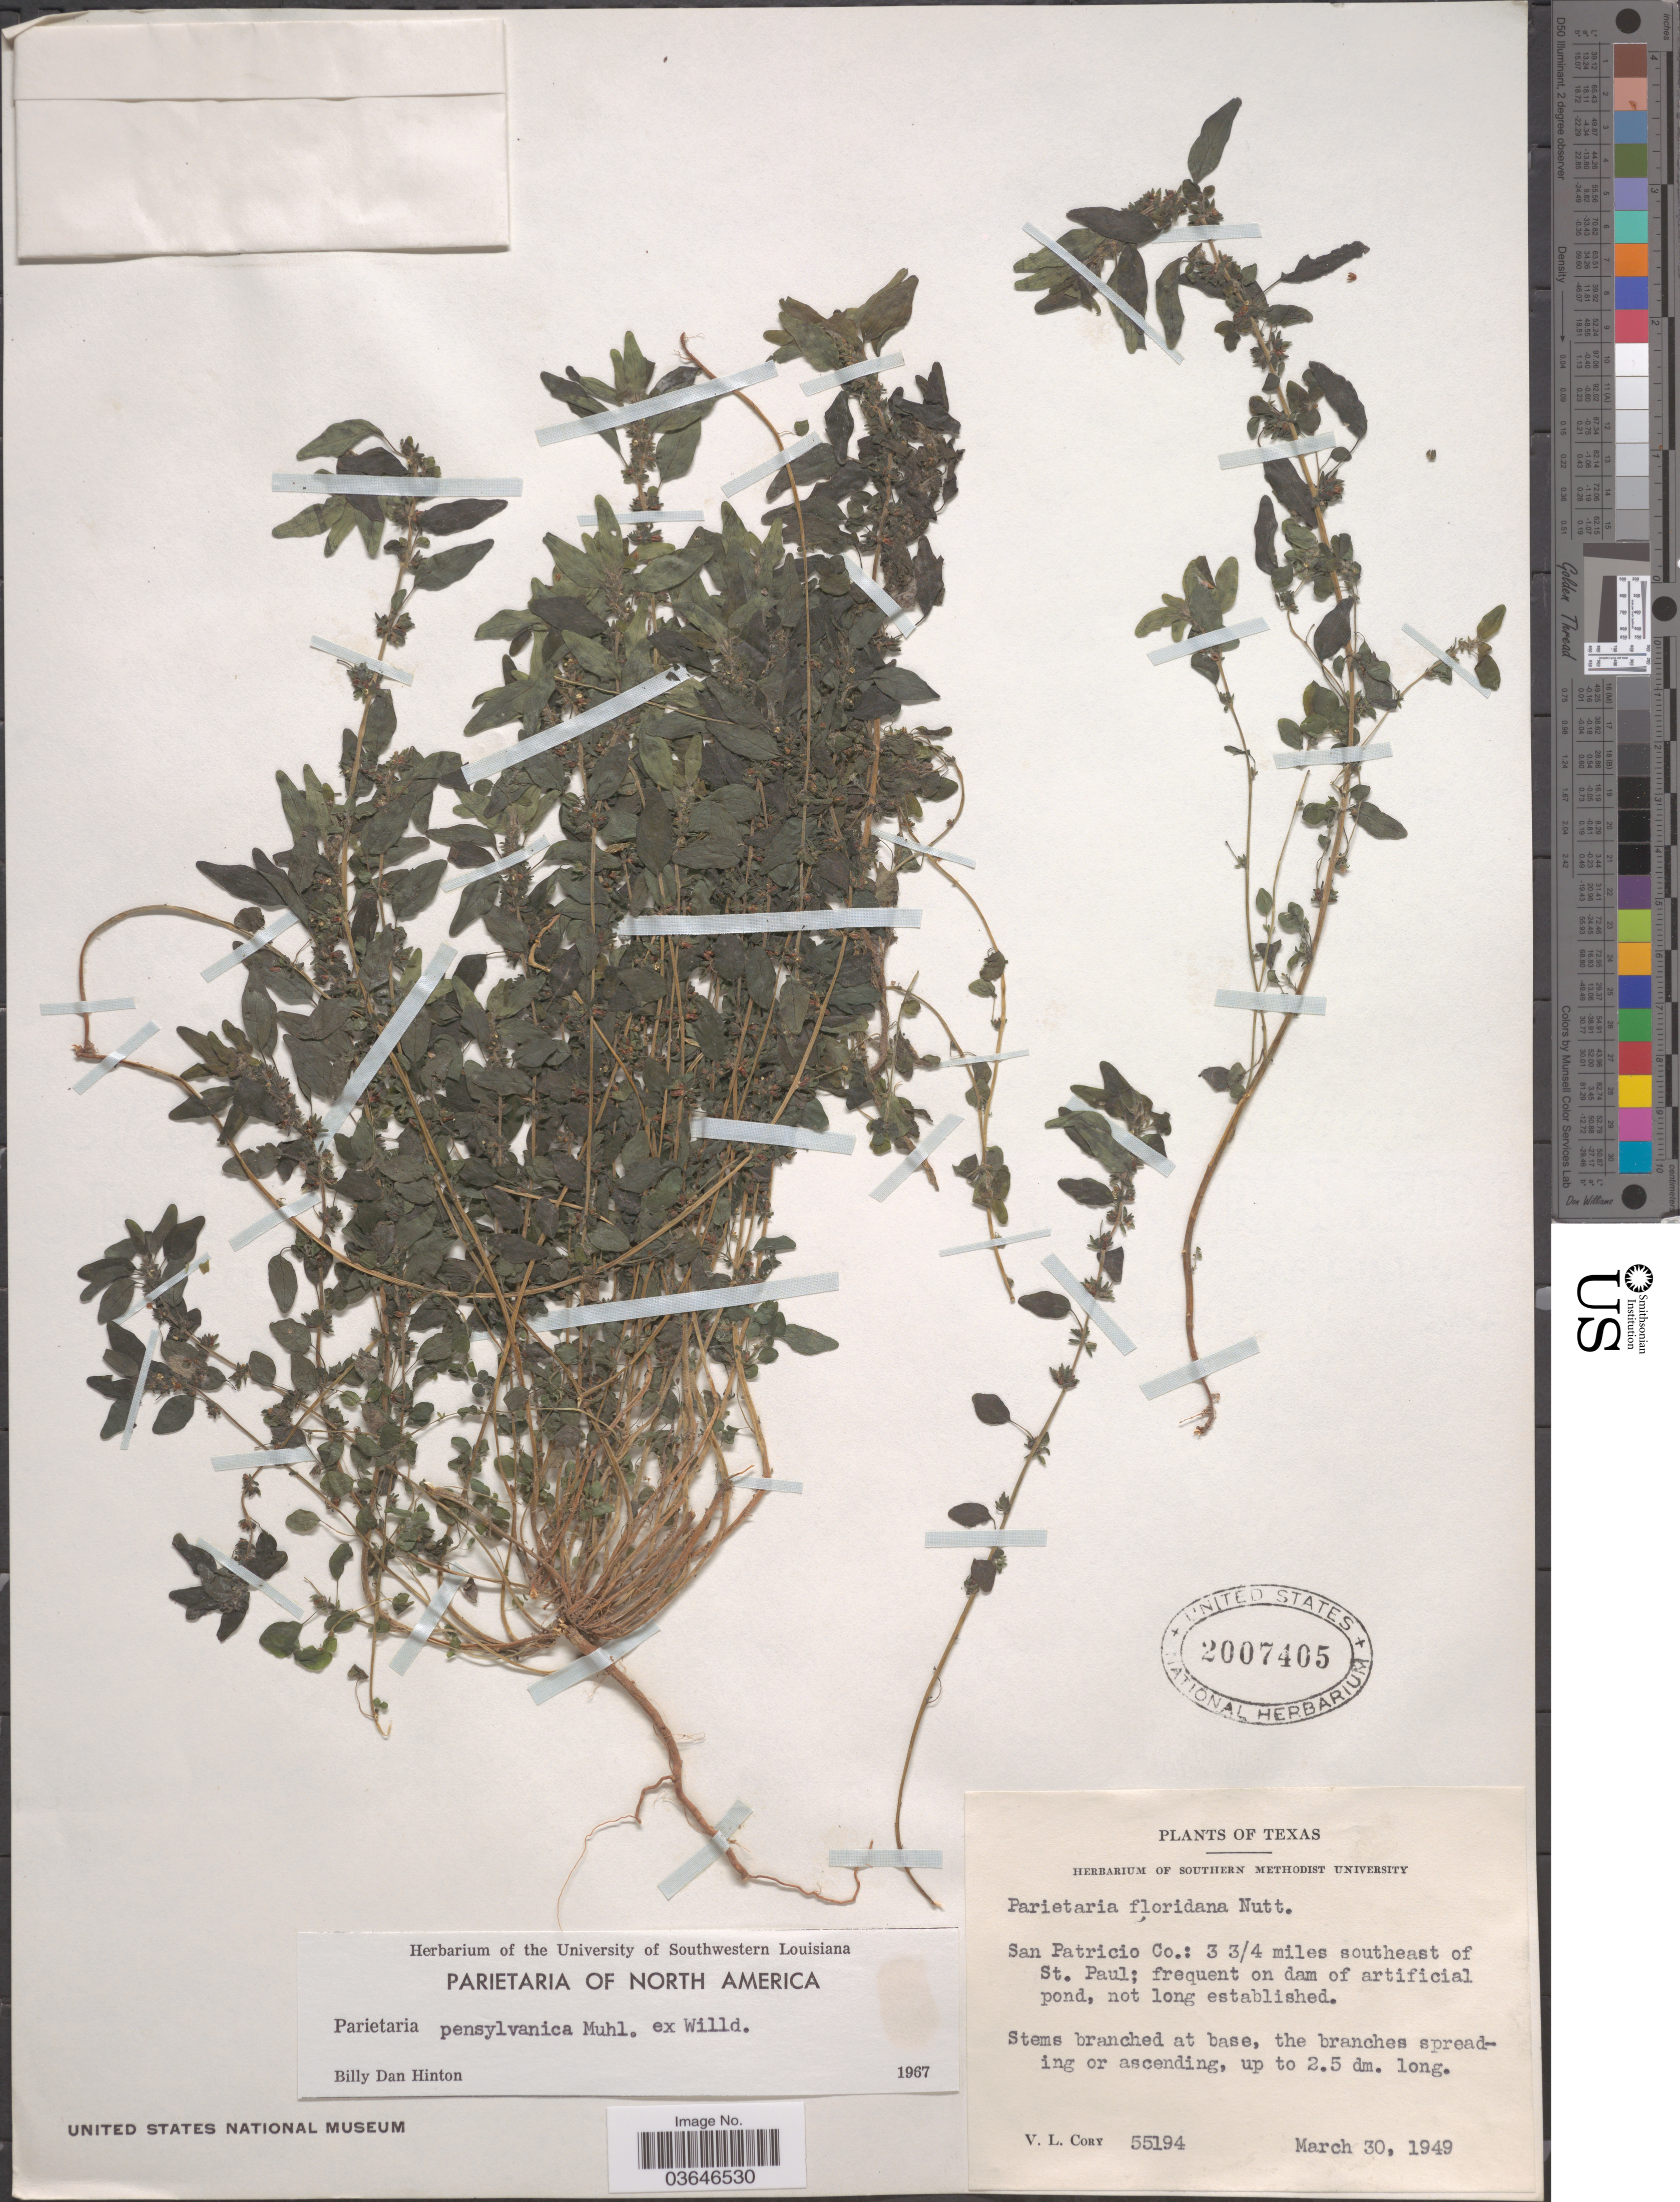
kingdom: Plantae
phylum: Tracheophyta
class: Magnoliopsida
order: Rosales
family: Urticaceae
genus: Parietaria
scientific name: Parietaria pensylvanica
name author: Muhl. ex Willd.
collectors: V. Cory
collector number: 55194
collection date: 1949-03-30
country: United States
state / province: Texas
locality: San Patricia Co.: 3¾ miles southeast of St. Paul.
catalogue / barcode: US 2007405